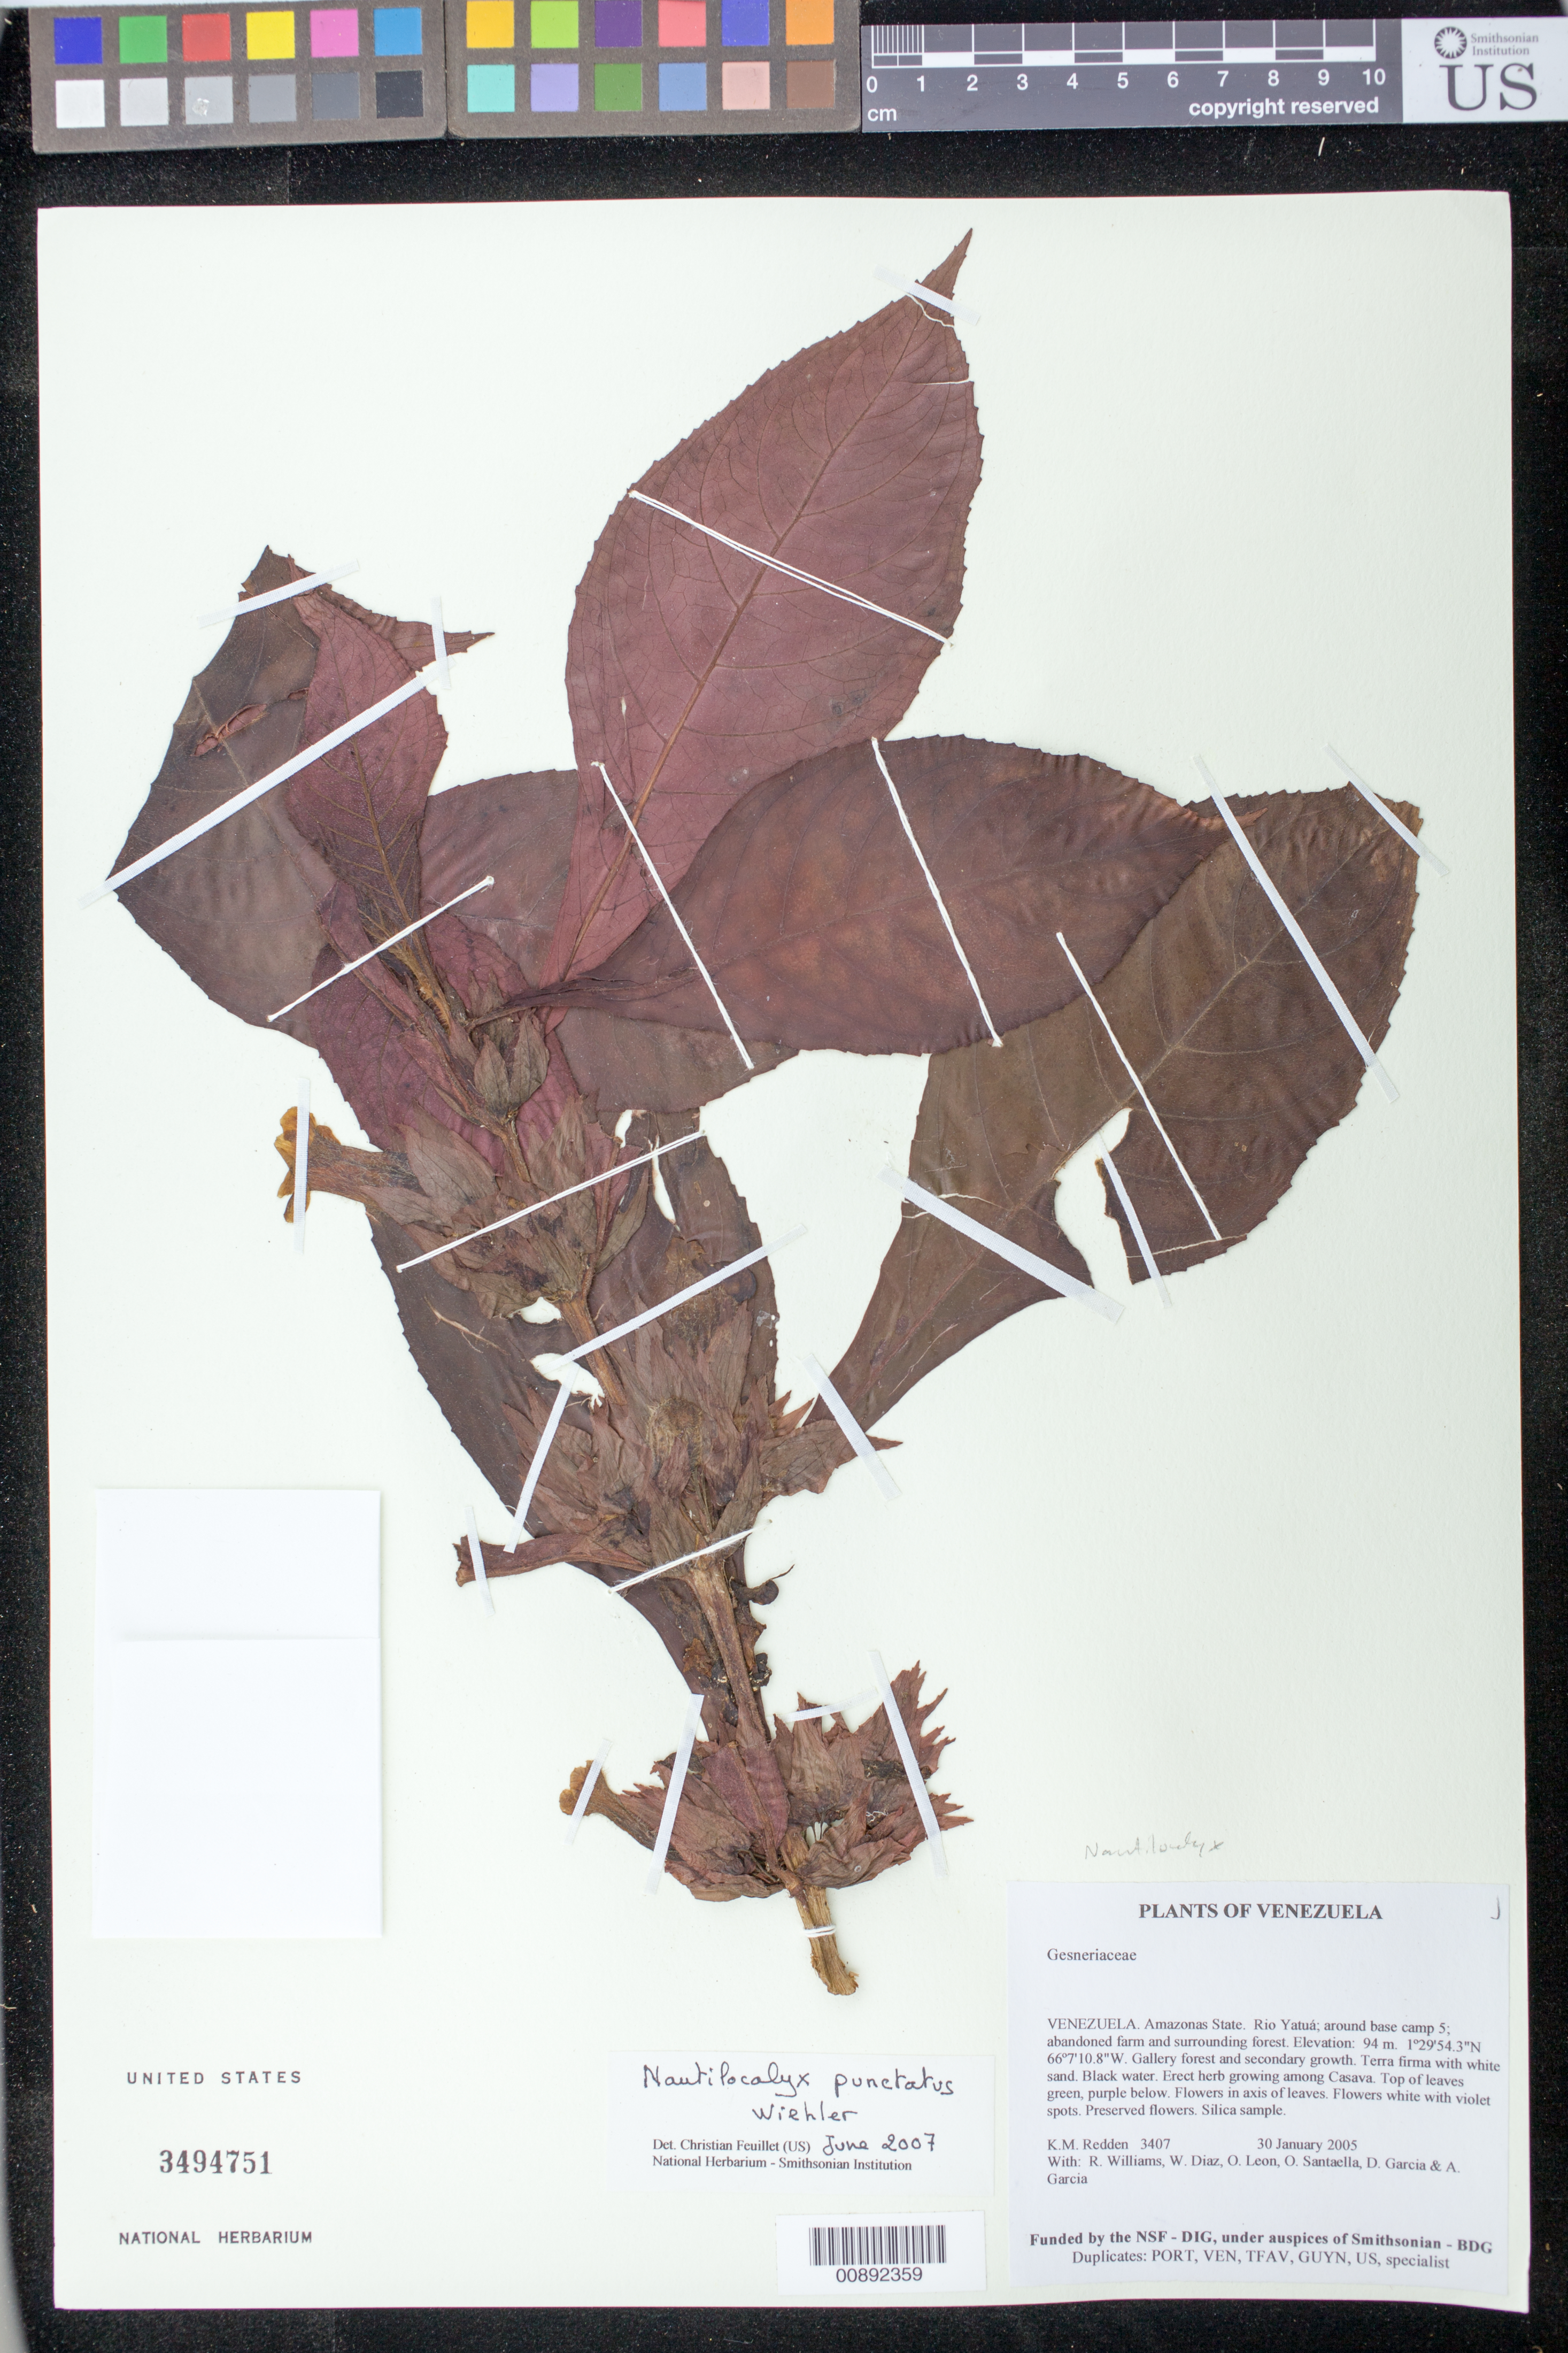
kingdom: Plantae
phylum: Tracheophyta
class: Magnoliopsida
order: Lamiales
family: Gesneriaceae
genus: Nautilocalyx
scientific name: Nautilocalyx sp.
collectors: K. M. Redden & et al.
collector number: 3407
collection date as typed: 30 Jan 2005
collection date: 2005-01-30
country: Venezuela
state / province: Amazonas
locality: Amazonas State. Rio Yatuá: around base camp 5; abandoned farm and surrounding forest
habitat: Gallery forest and secondary growth. Terra firma with white sand. Black water.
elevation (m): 94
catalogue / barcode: US 3494751